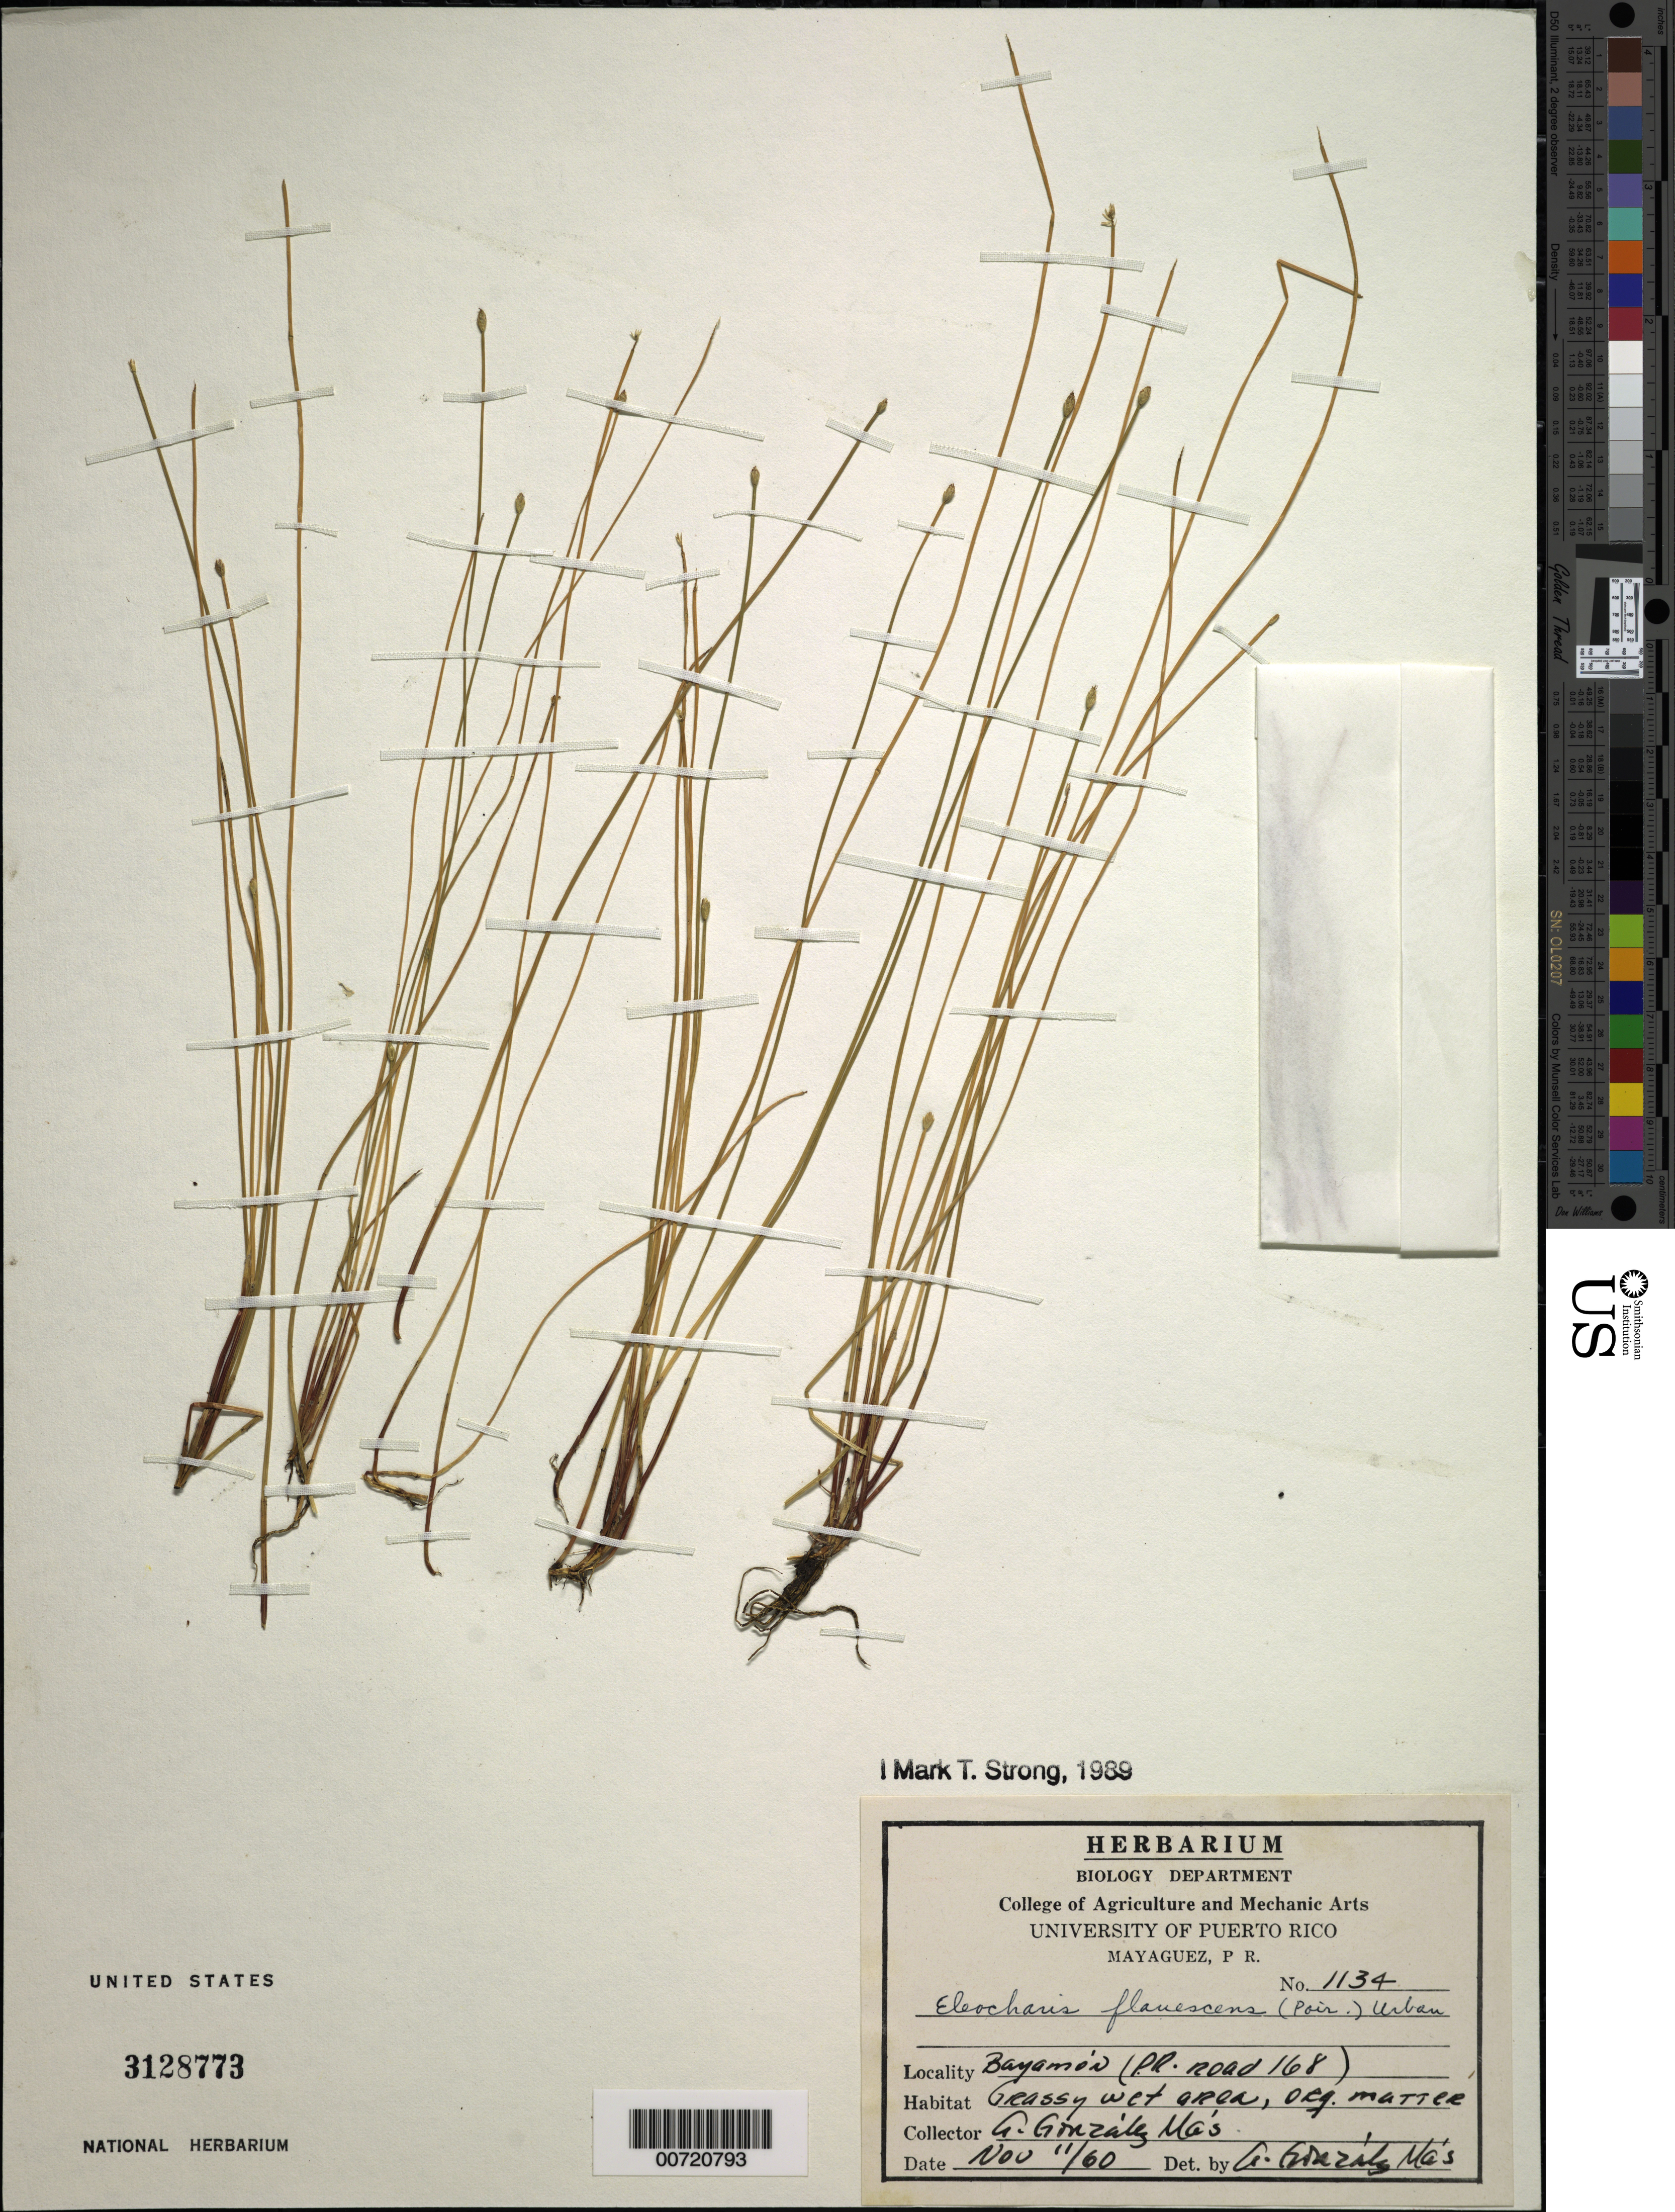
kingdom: Plantae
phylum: Tracheophyta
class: Liliopsida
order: Poales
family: Cyperaceae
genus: Eleocharis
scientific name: Eleocharis flavescens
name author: (Poir.) Urb.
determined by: Strong, M. T., (US), Smithsonian Institution - National Museum of Natural History (UNITED STATES)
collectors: A. González Más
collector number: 1134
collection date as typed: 11 Nov 1960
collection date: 1960-11-11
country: Puerto Rico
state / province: Bayamón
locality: Bayamón: Rd. 168.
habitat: Grassy wet area.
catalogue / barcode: US 3128773